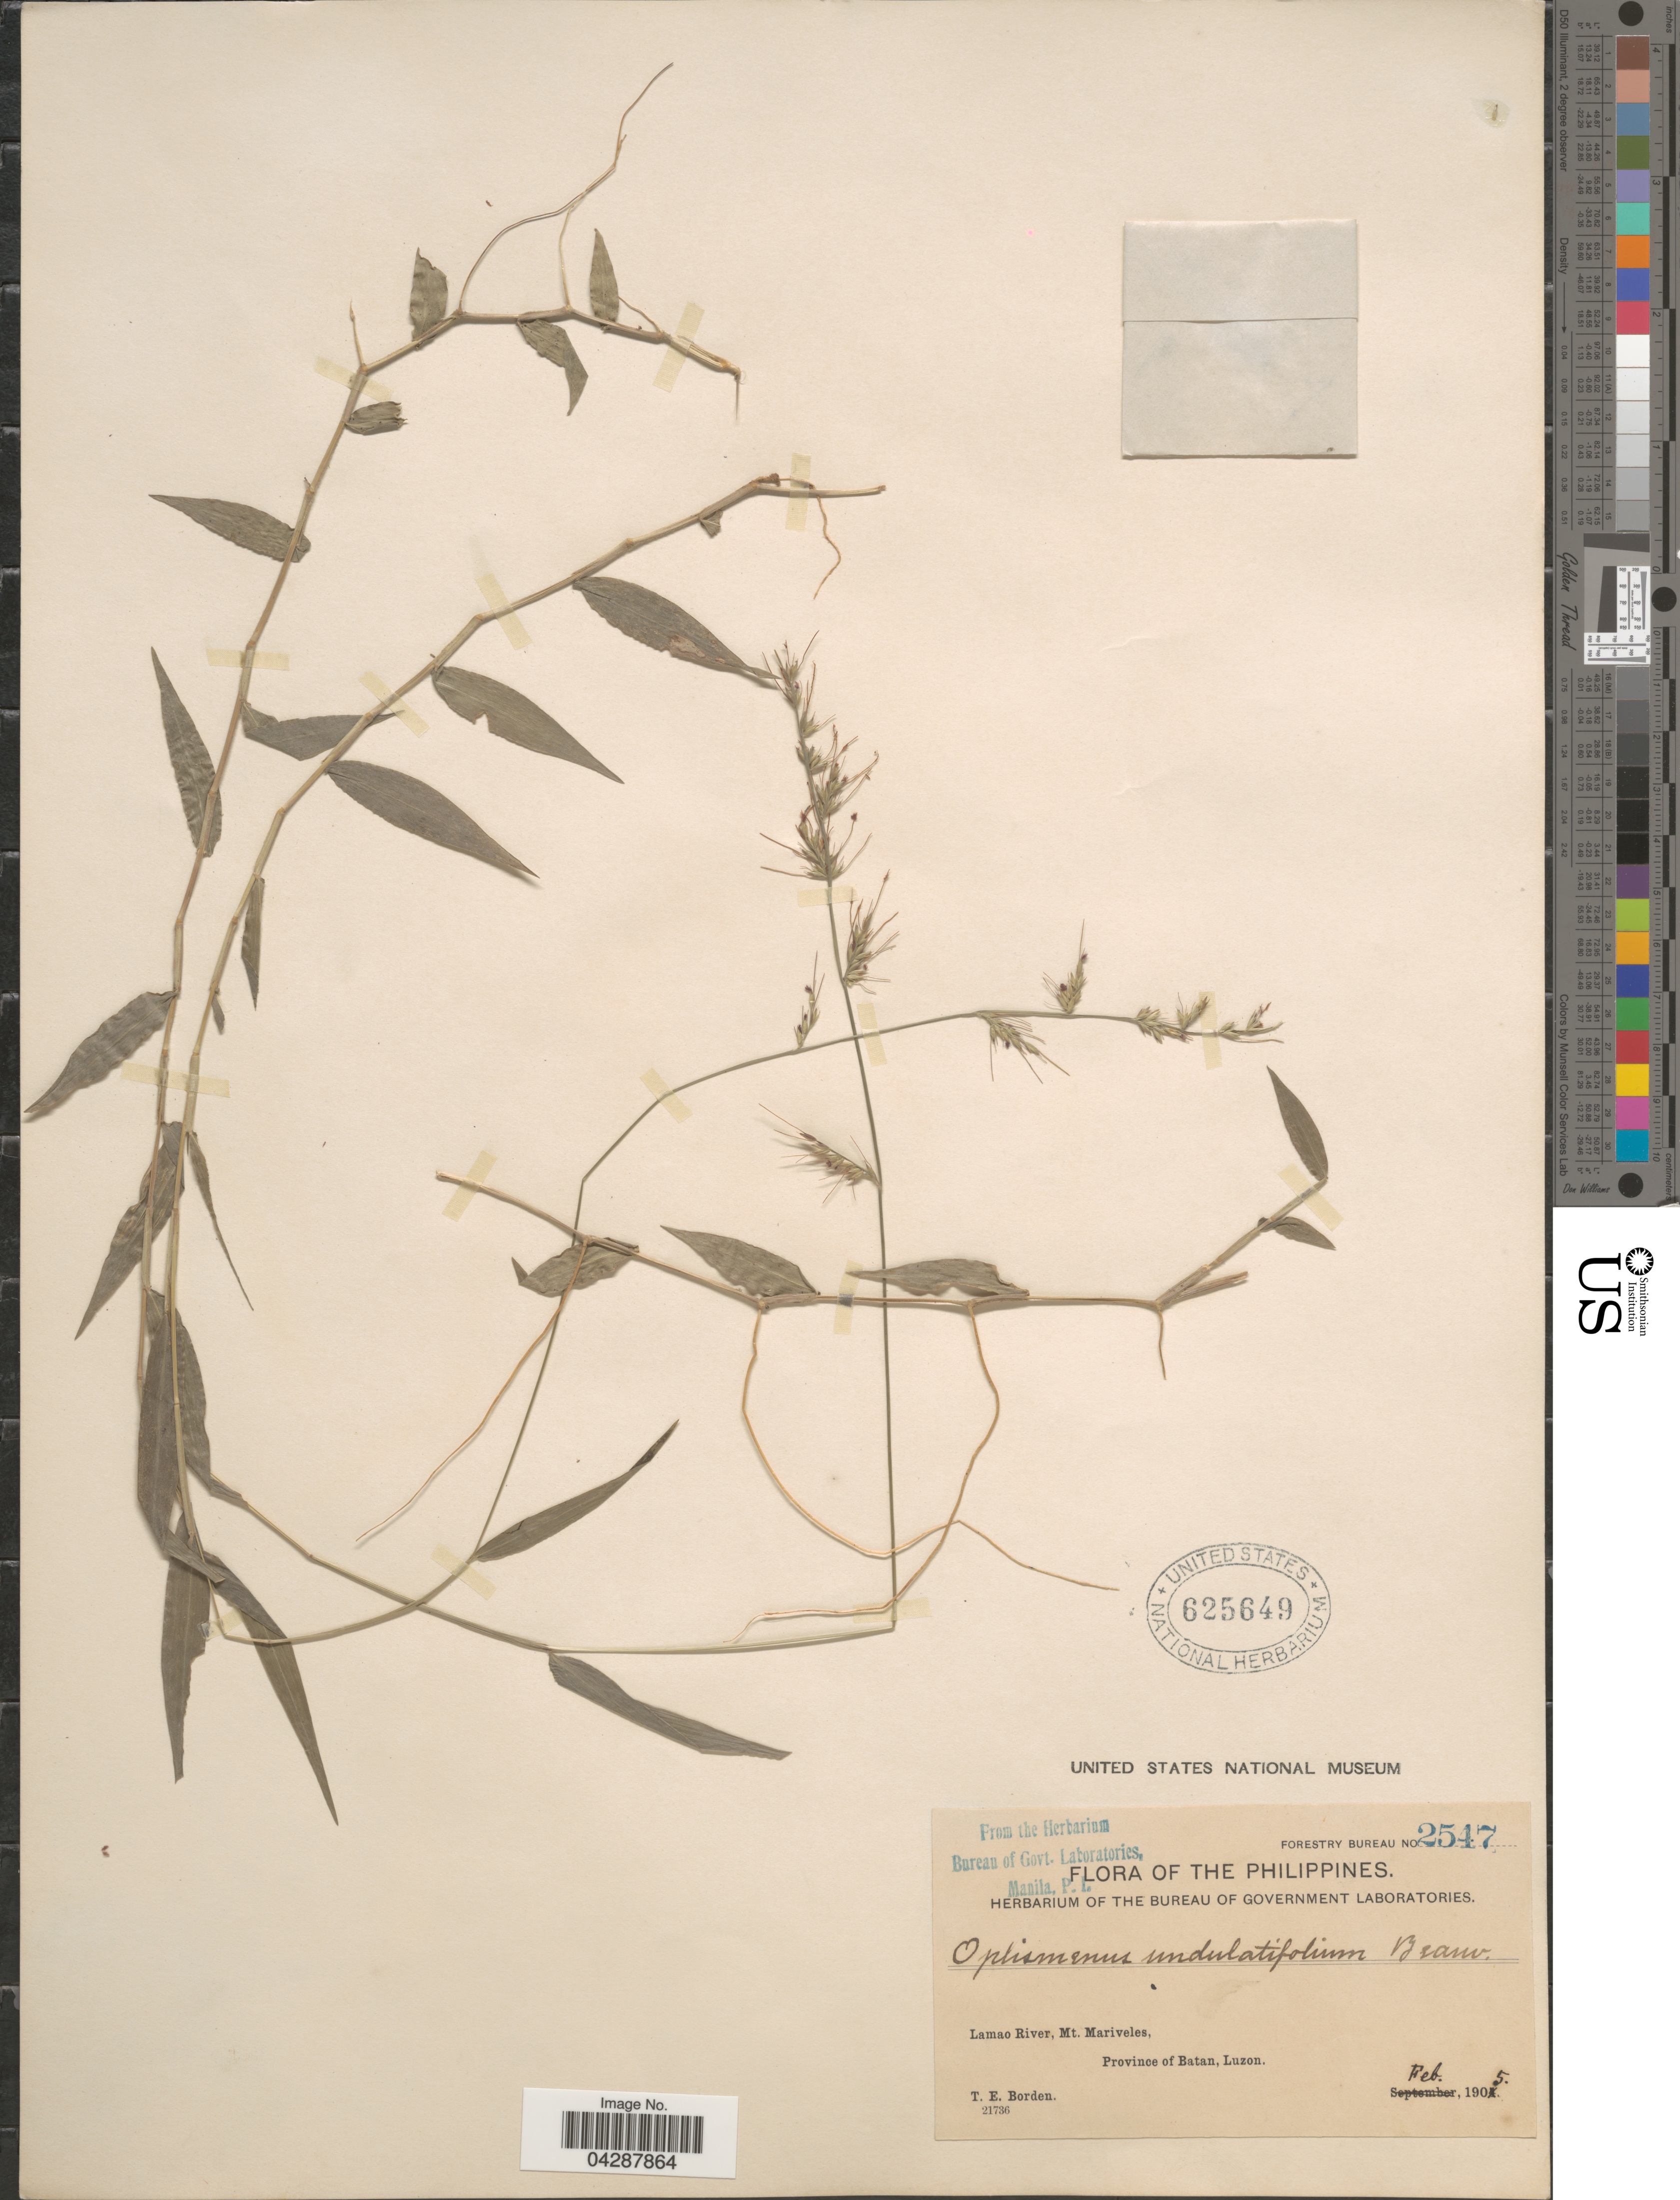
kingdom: Plantae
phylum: Tracheophyta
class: Liliopsida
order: Poales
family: Poaceae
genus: Oplismenus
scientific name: Oplismenus sp.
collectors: T. E. Borden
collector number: Forestry Bureau 2547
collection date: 1905-02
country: Philippines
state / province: Cagayan Valley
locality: Lamao River, Mt. Mariveles, Province of Batan, Luzon.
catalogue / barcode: US 625649